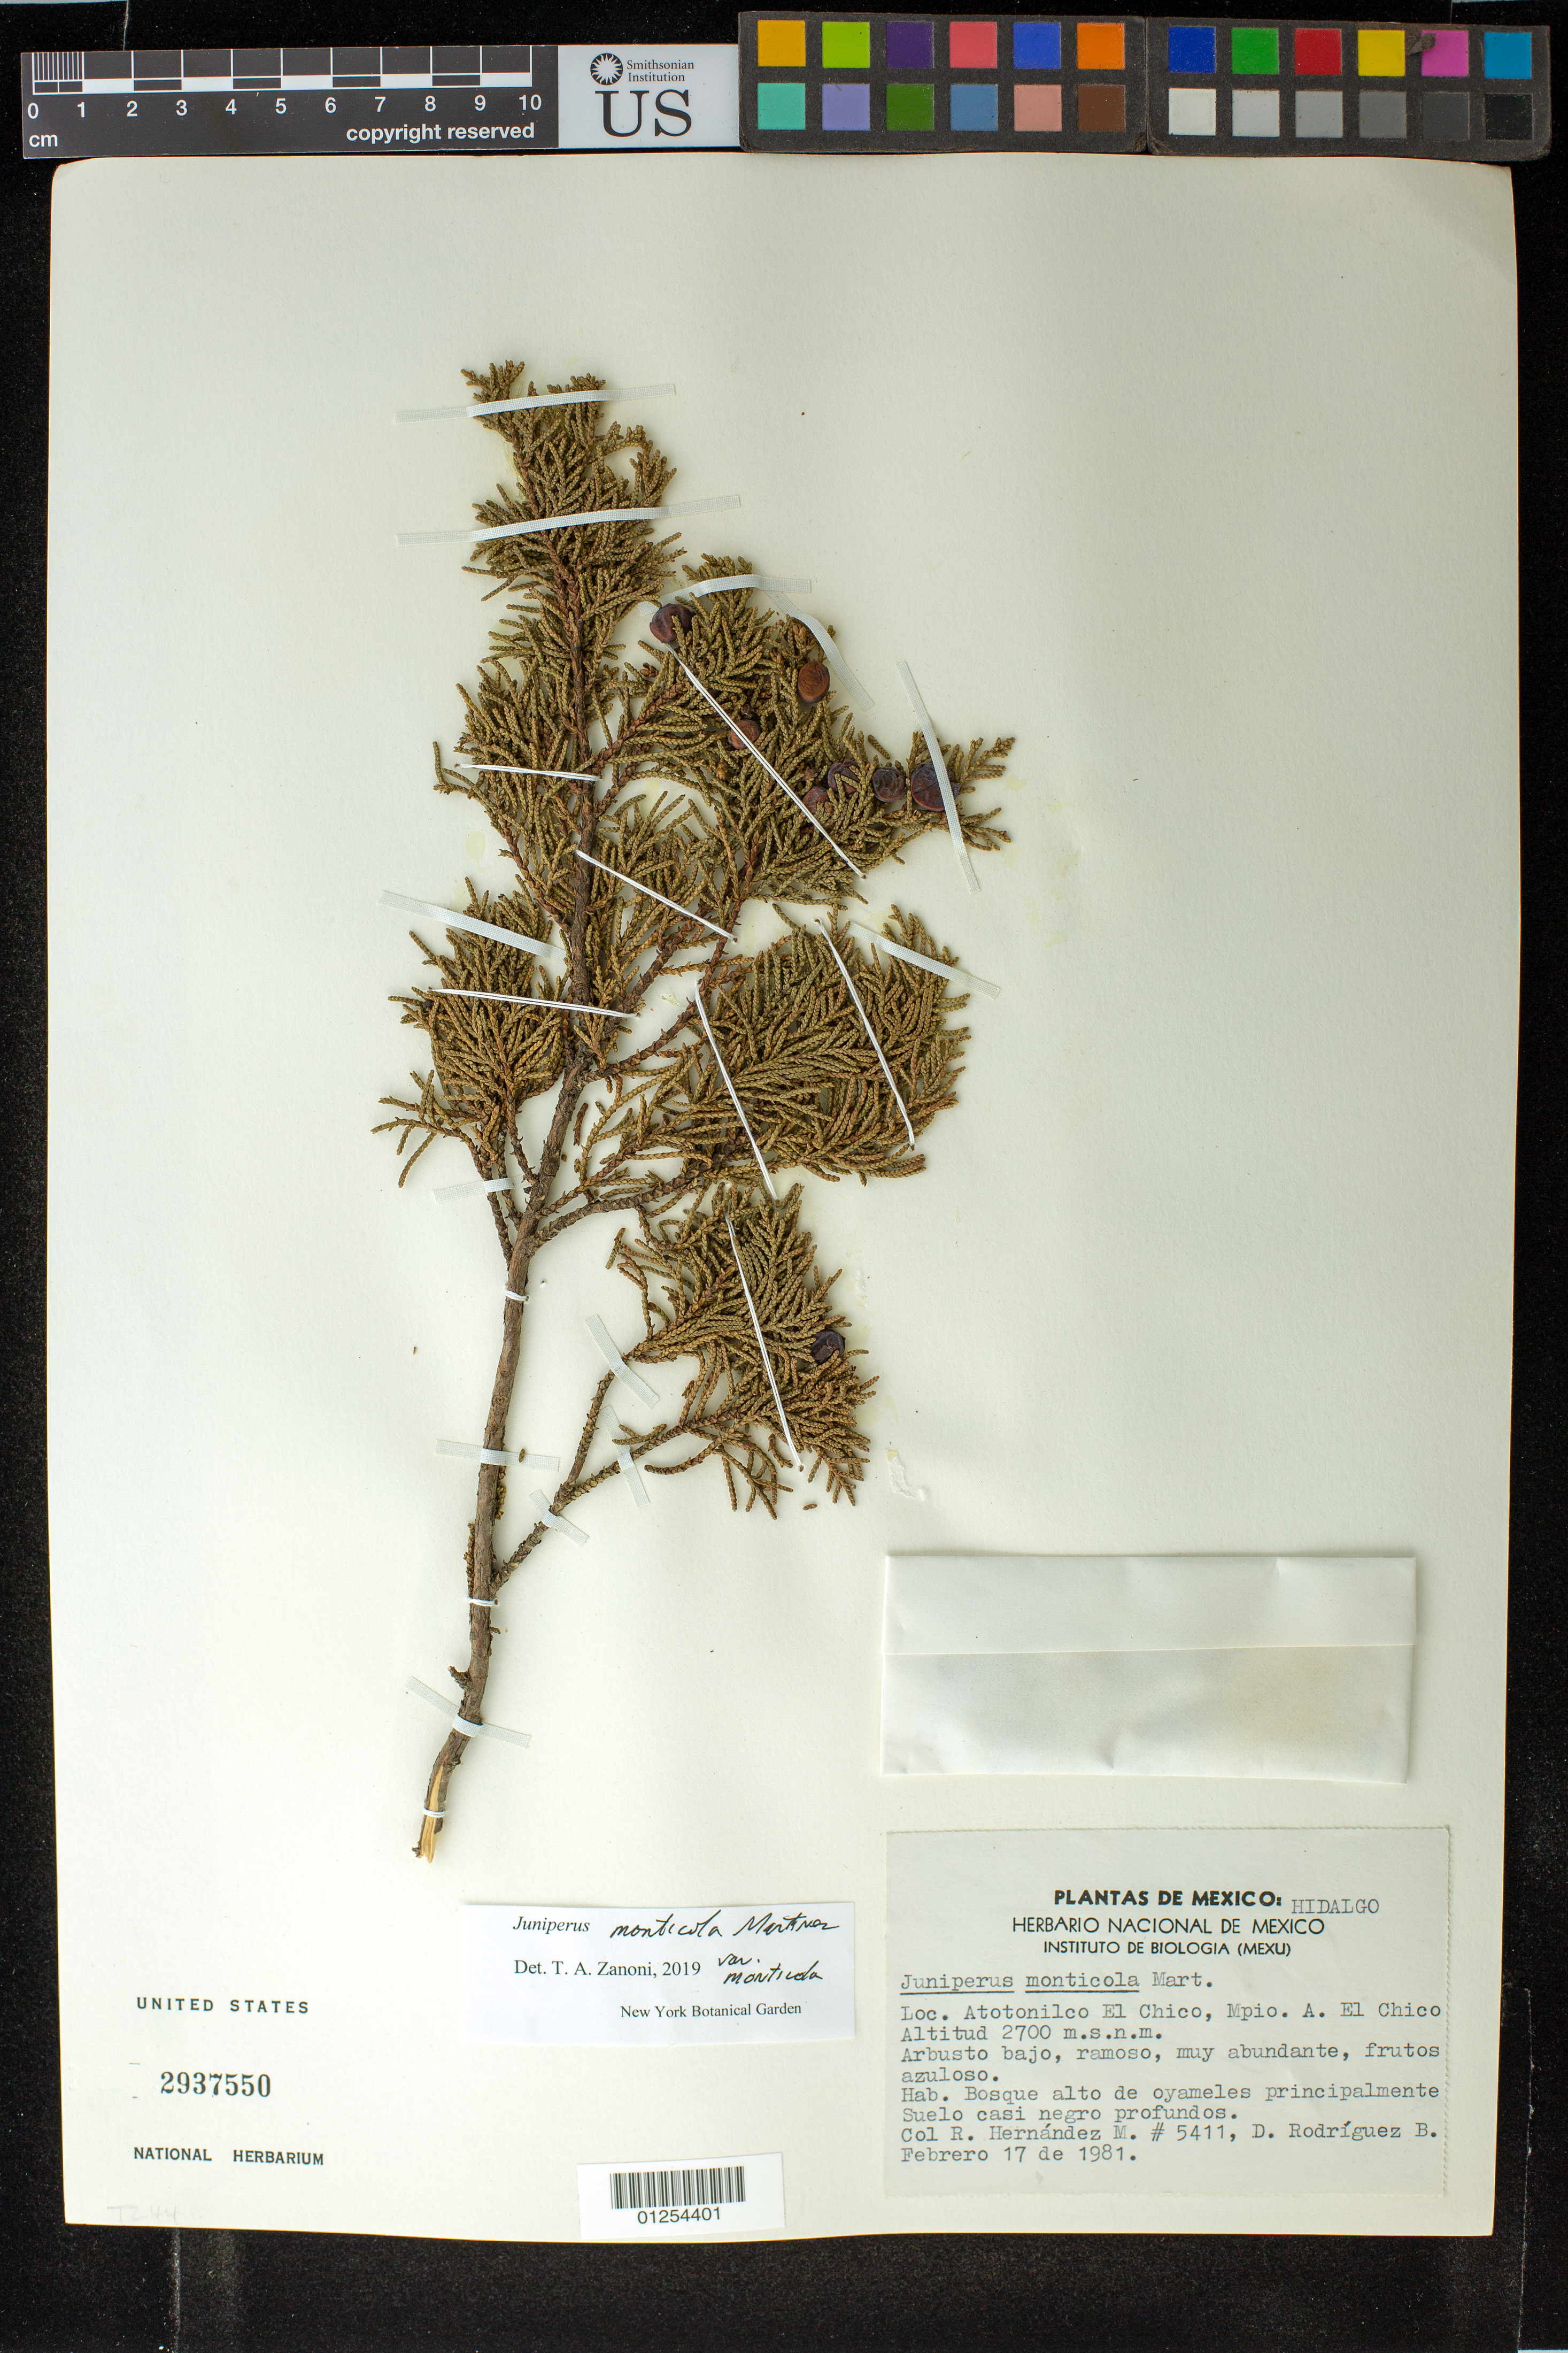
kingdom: Plantae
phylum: Tracheophyta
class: Pinopsida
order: Pinales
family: Cupressaceae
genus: Juniperus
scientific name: Juniperus monticola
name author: Martínez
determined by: Zanoni, T. A., (NY), New York Botanical Garden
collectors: R. Hernández M. & D. Rodríguez B.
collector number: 5411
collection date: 1981-02-17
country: Mexico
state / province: Hidalgo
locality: Atotonilco el Chico, Mpio. A. el Chico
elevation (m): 2700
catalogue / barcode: US 2937550